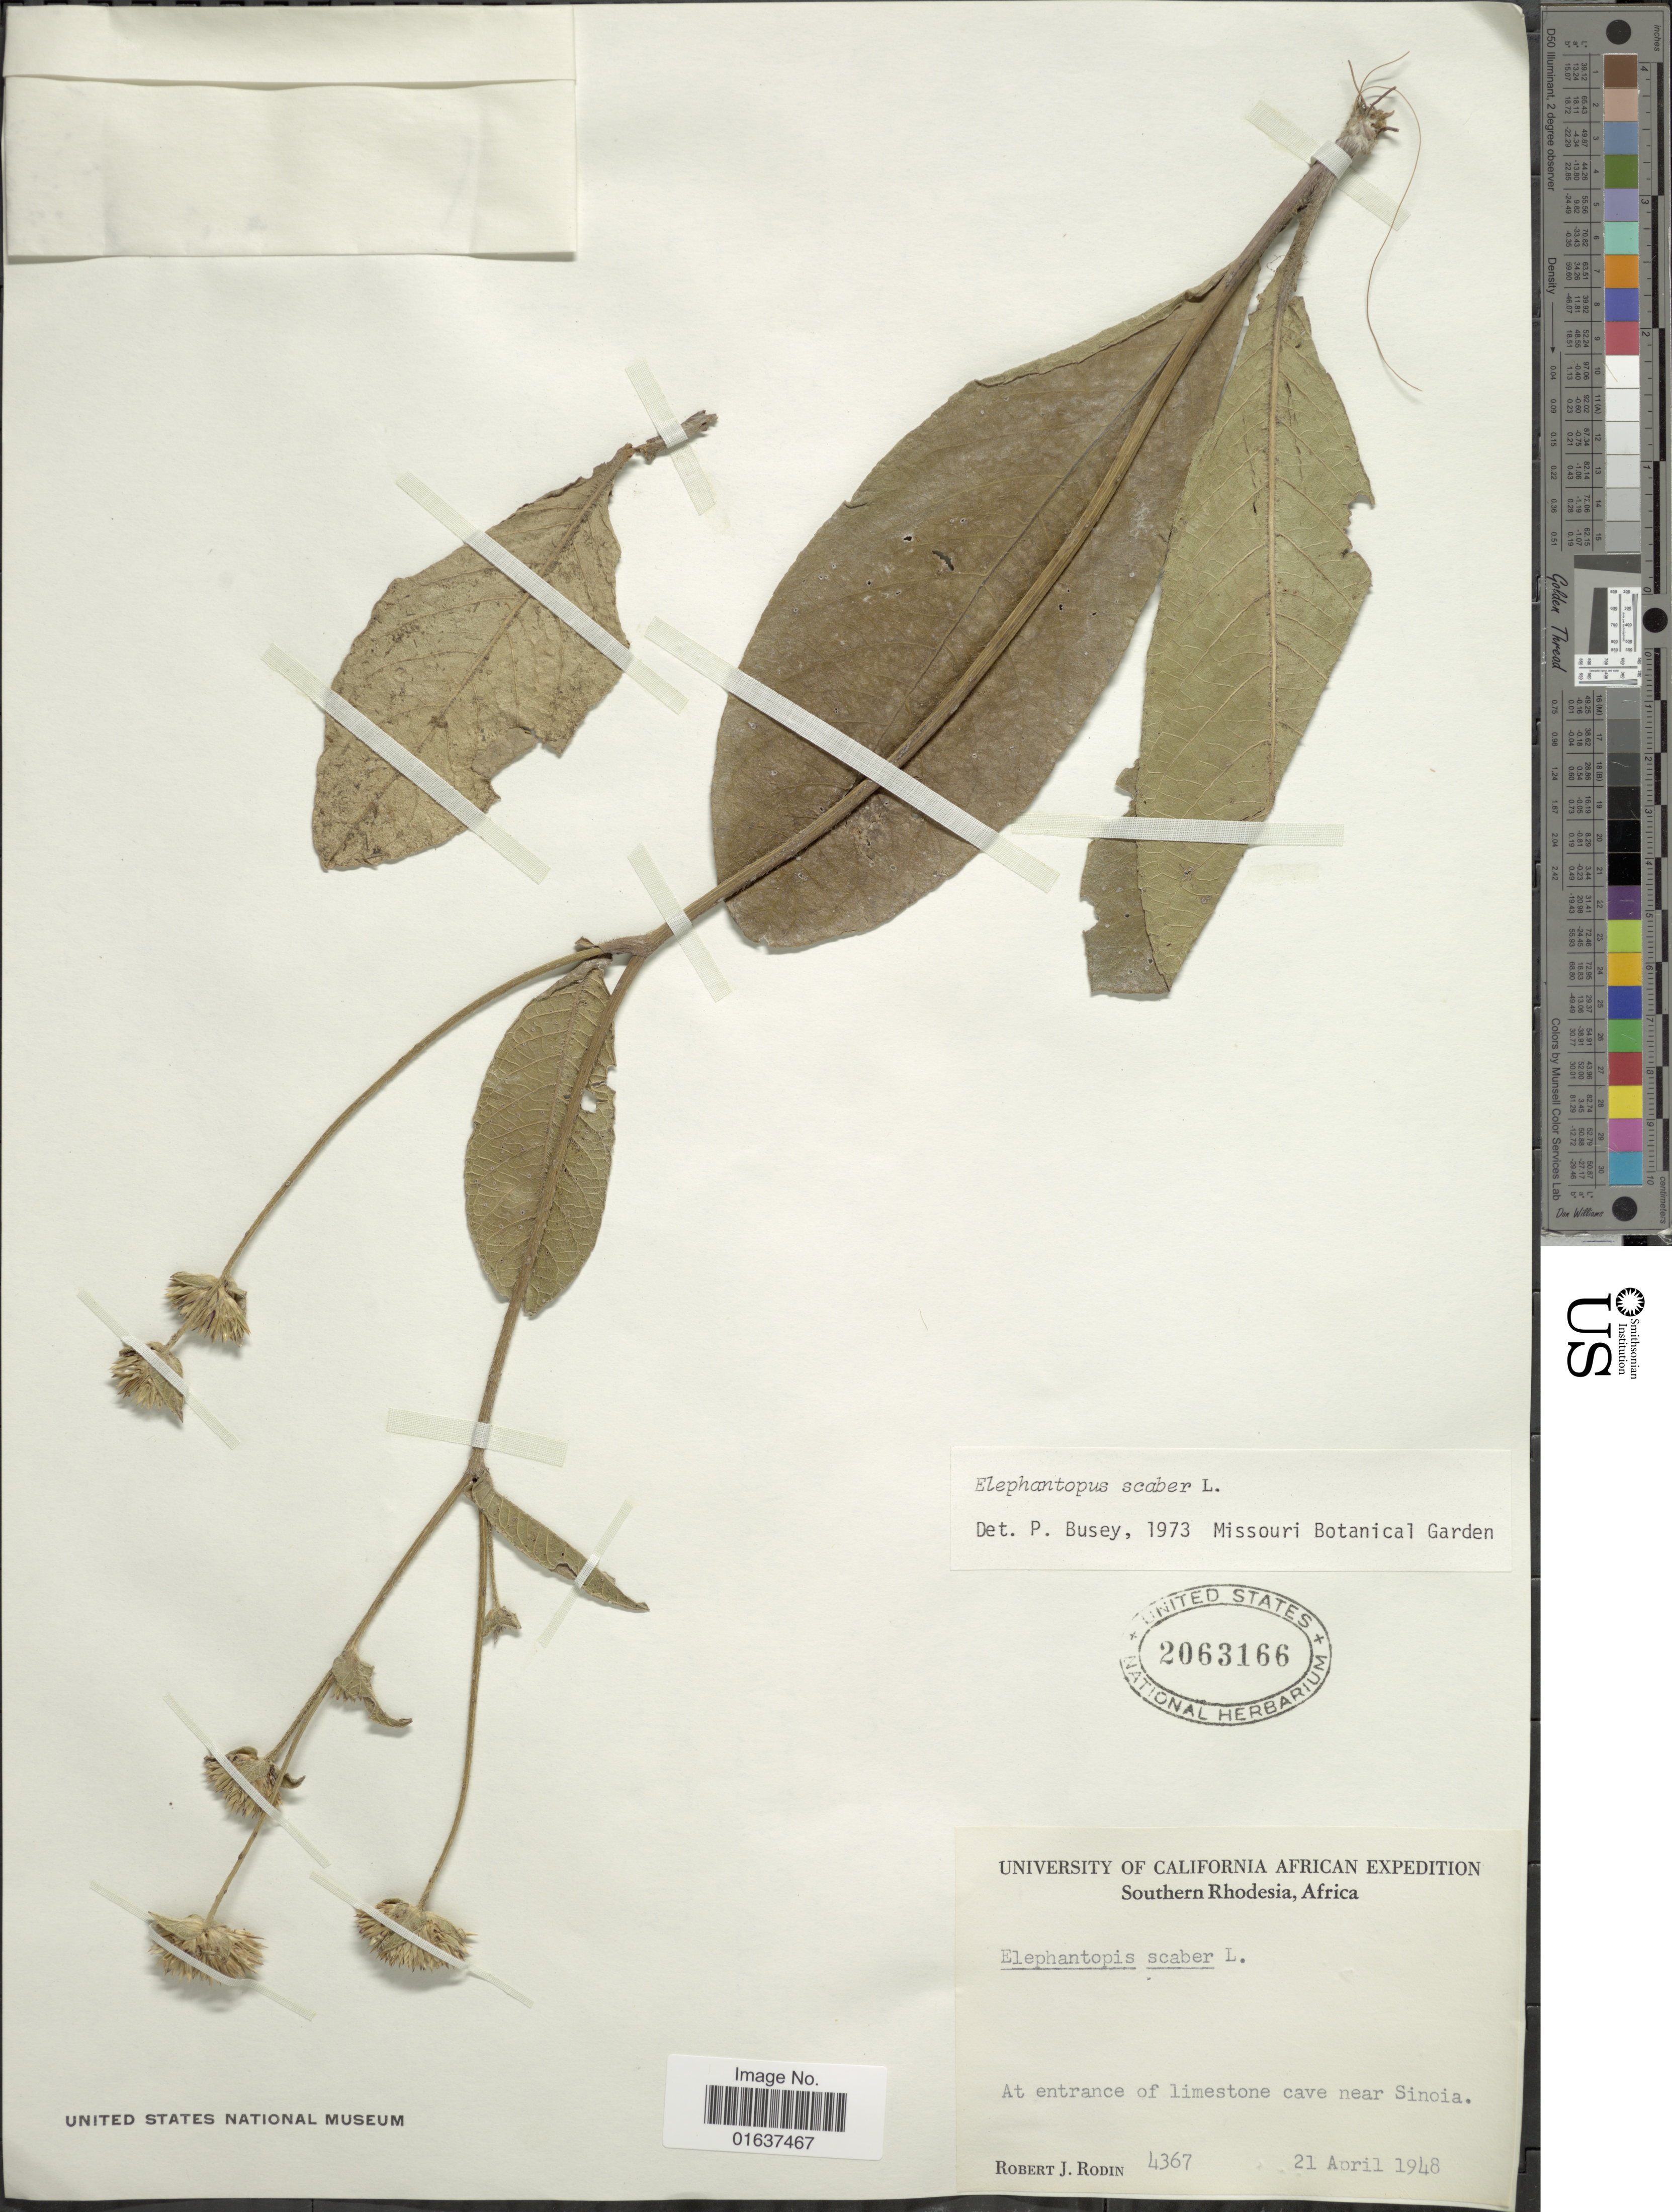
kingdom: Plantae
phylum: Tracheophyta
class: Magnoliopsida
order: Asterales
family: Asteraceae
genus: Elephantopus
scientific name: Elephantopus scaber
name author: L.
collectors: R. J. Rodin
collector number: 4367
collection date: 1948-04-21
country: Zimbabwe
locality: Southern Rhodesia, Africa. At entrance of limestone cave near Sinoia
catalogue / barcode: US 2063166